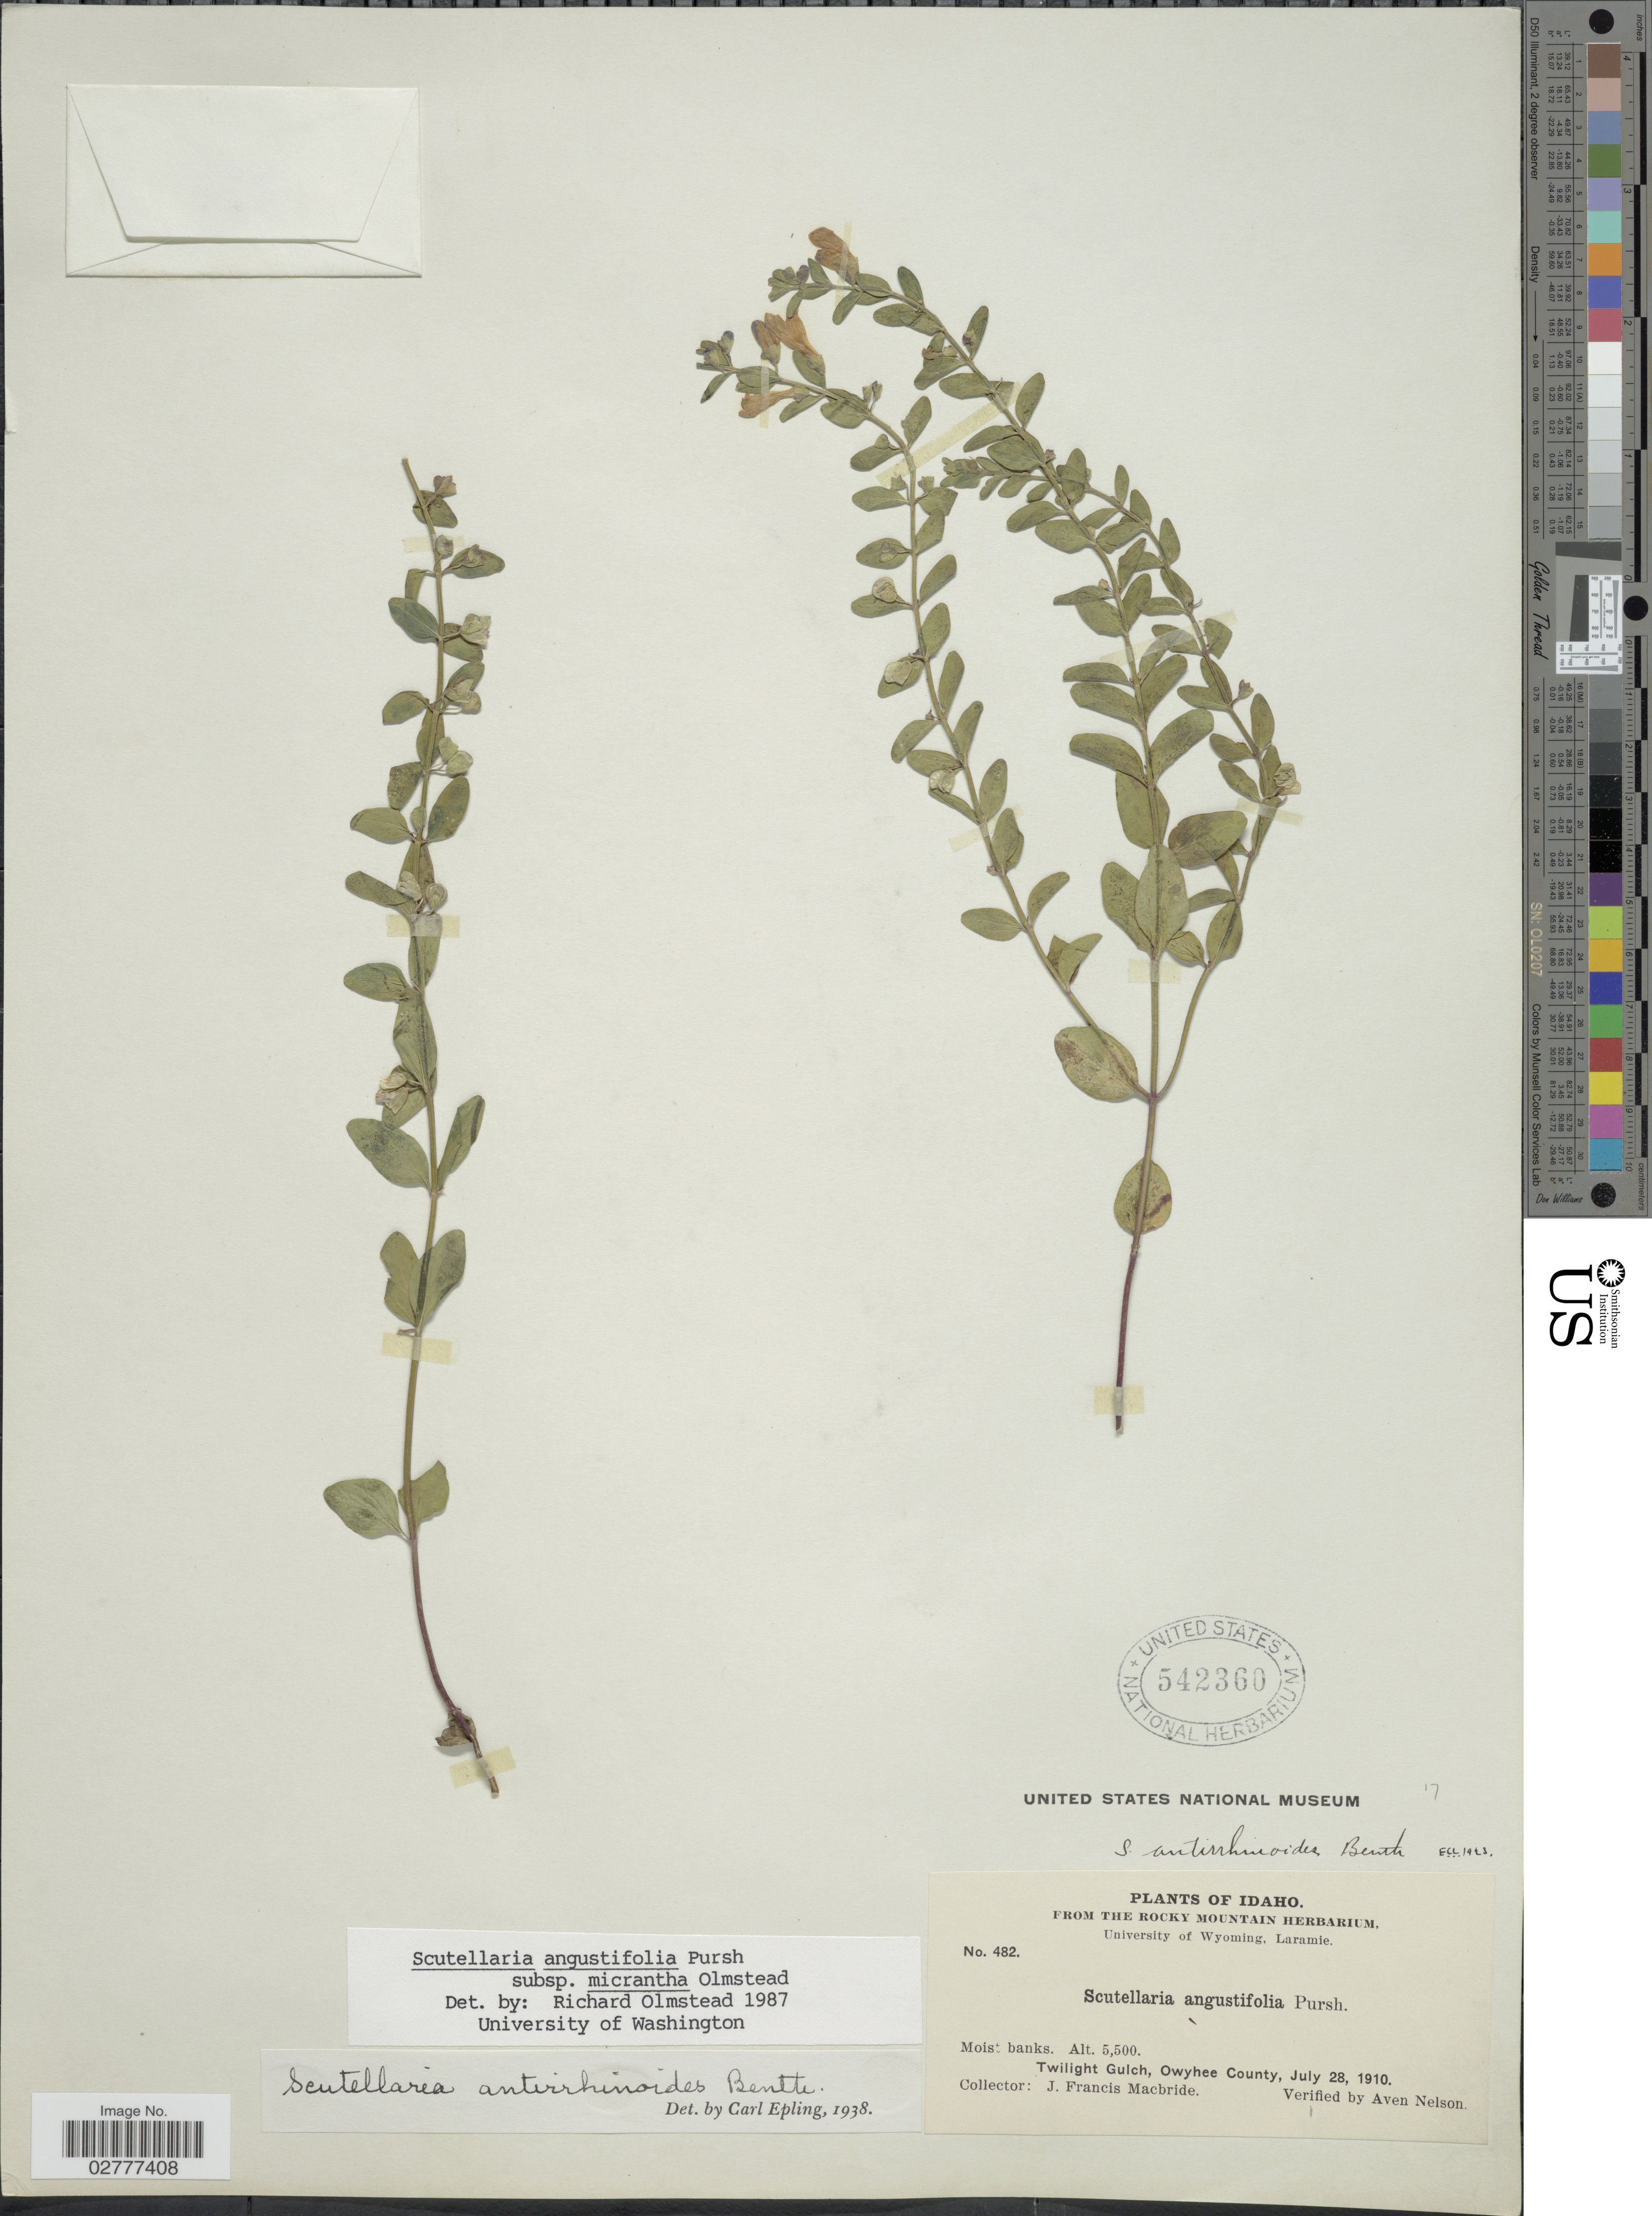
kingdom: Plantae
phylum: Tracheophyta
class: Magnoliopsida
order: Lamiales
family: Lamiaceae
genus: Scutellaria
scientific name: Scutellaria angustifolia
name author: Pursh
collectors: J. F. Macbride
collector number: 482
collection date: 1910-07-28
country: United States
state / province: Idaho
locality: Twilight Gulch, Owyhee County.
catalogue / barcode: US 542360